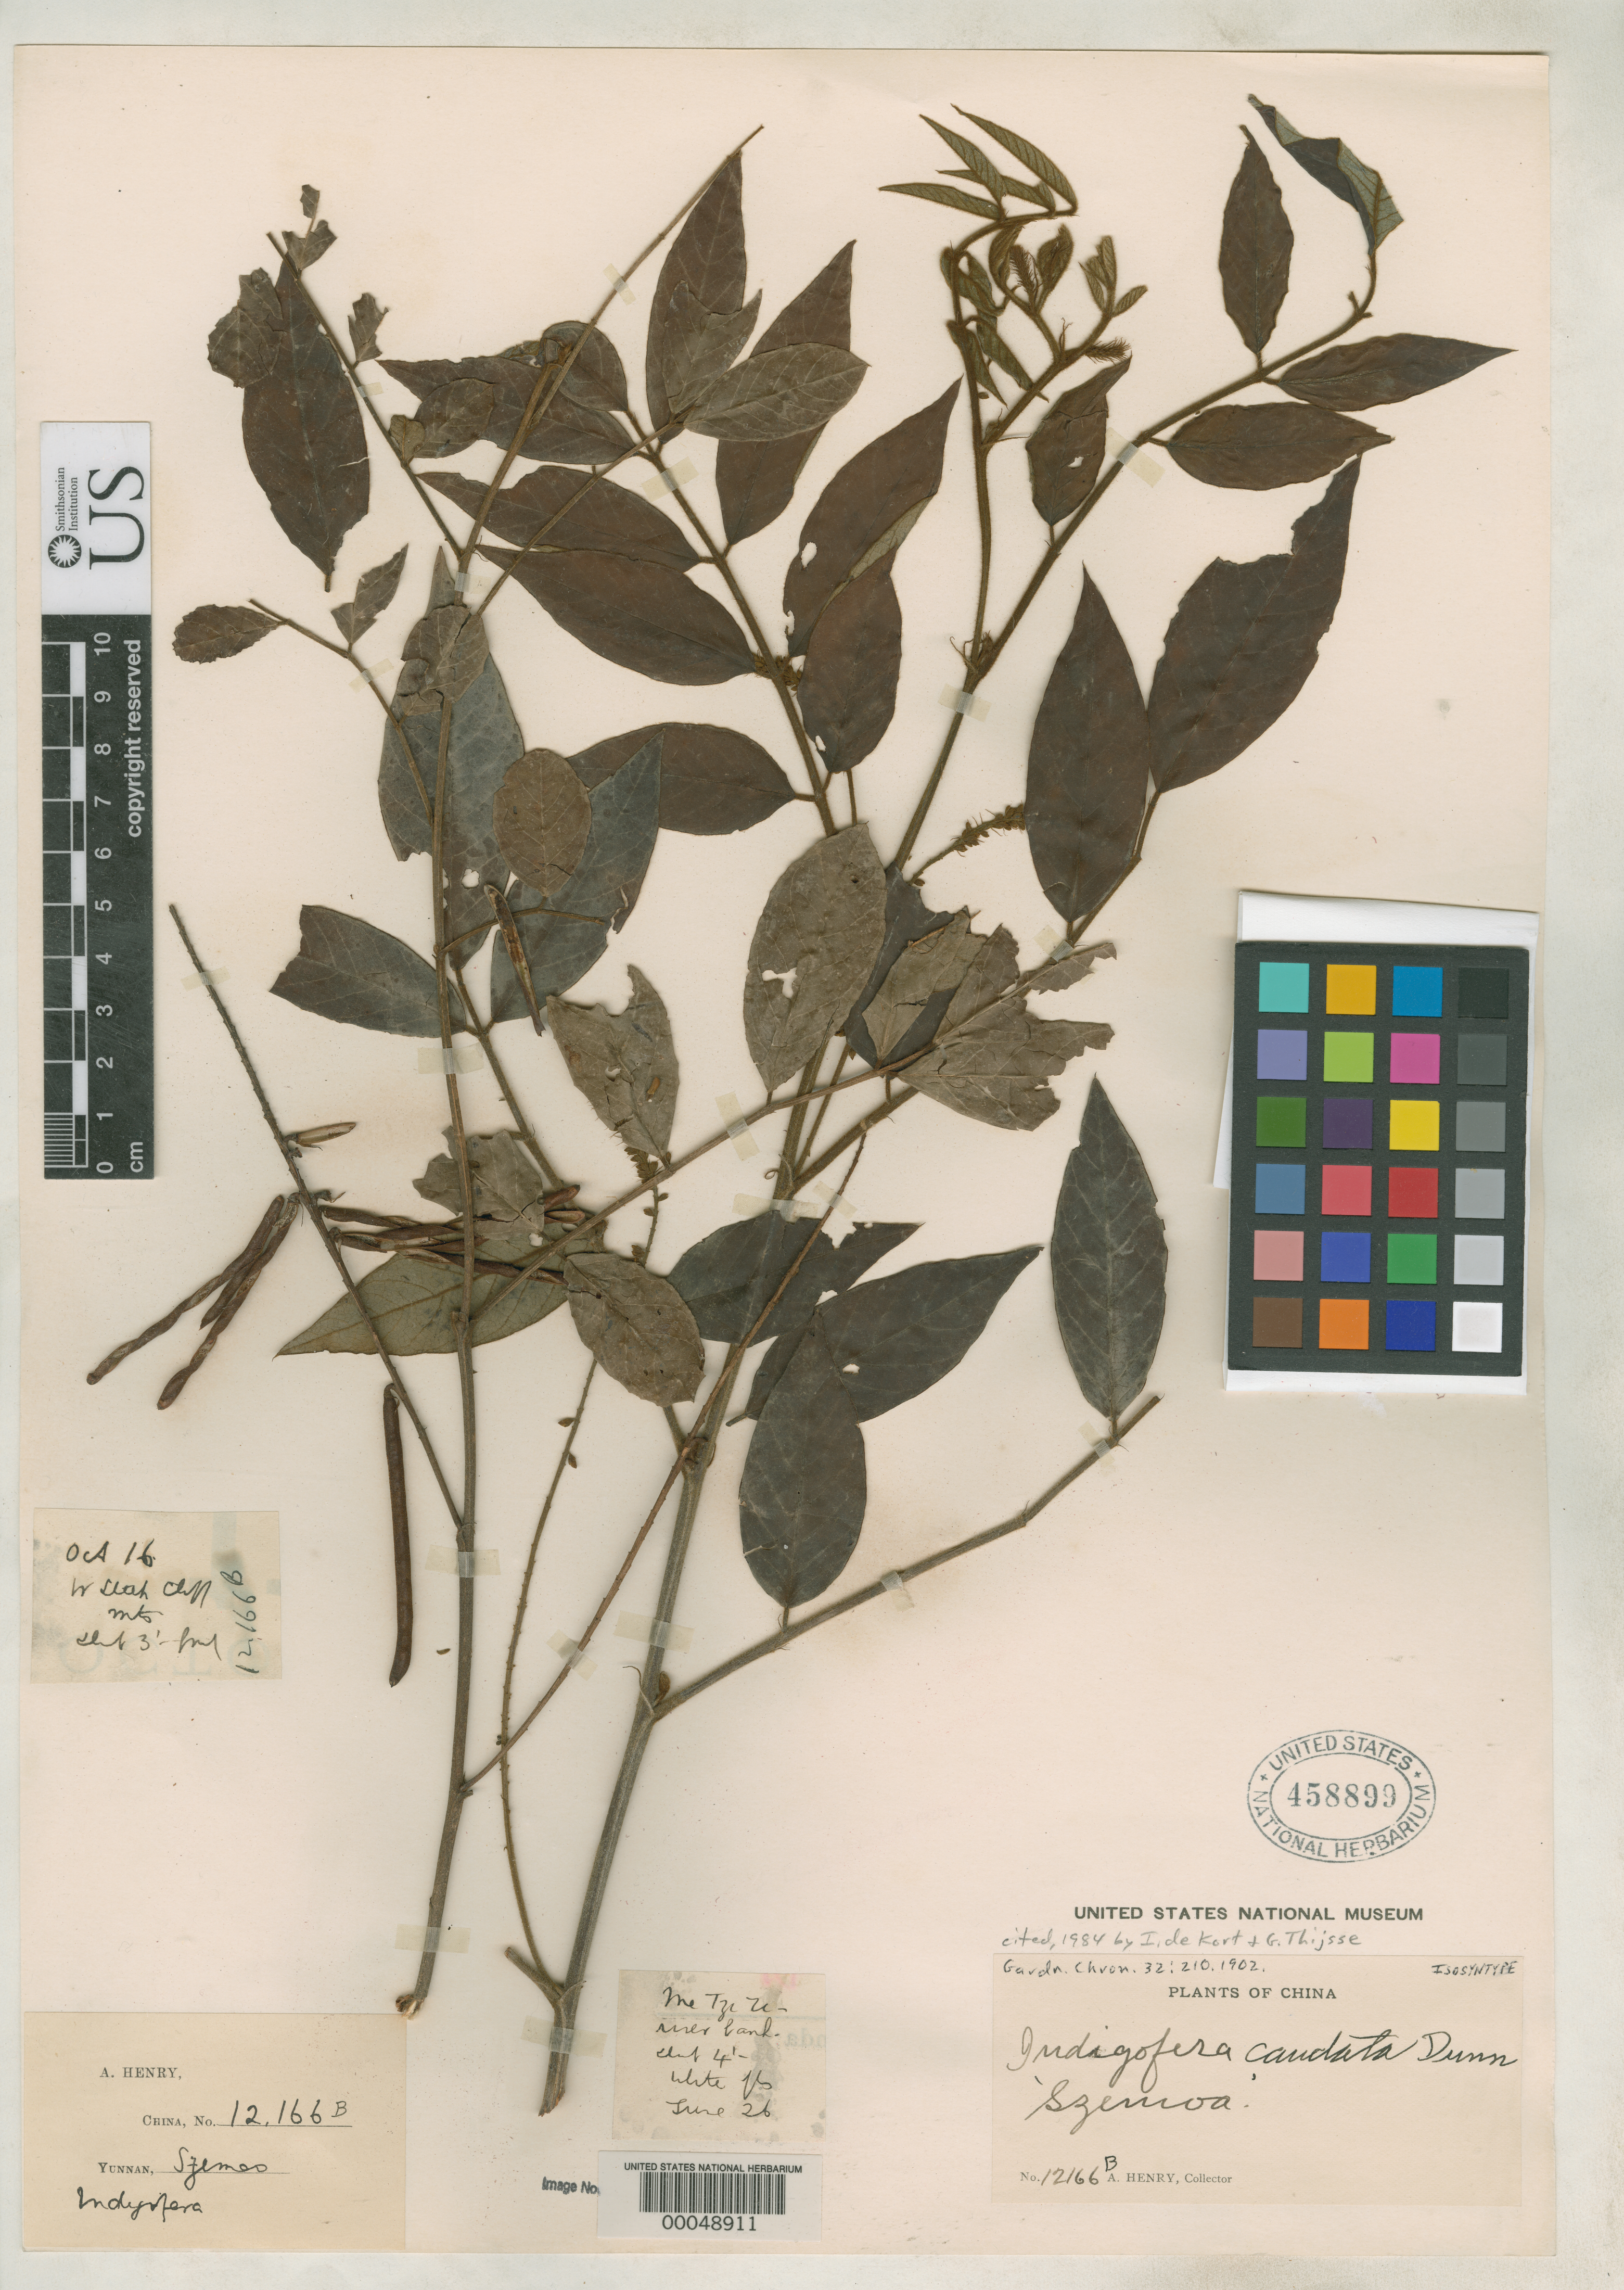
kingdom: Plantae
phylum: Tracheophyta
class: Magnoliopsida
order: Fabales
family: Fabaceae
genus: Indigofera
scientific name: Indigofera caudata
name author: Dunn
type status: Isosyntype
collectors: A. Henry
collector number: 12166 B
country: China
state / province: Yunnan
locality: Szemoa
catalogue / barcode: US 458899